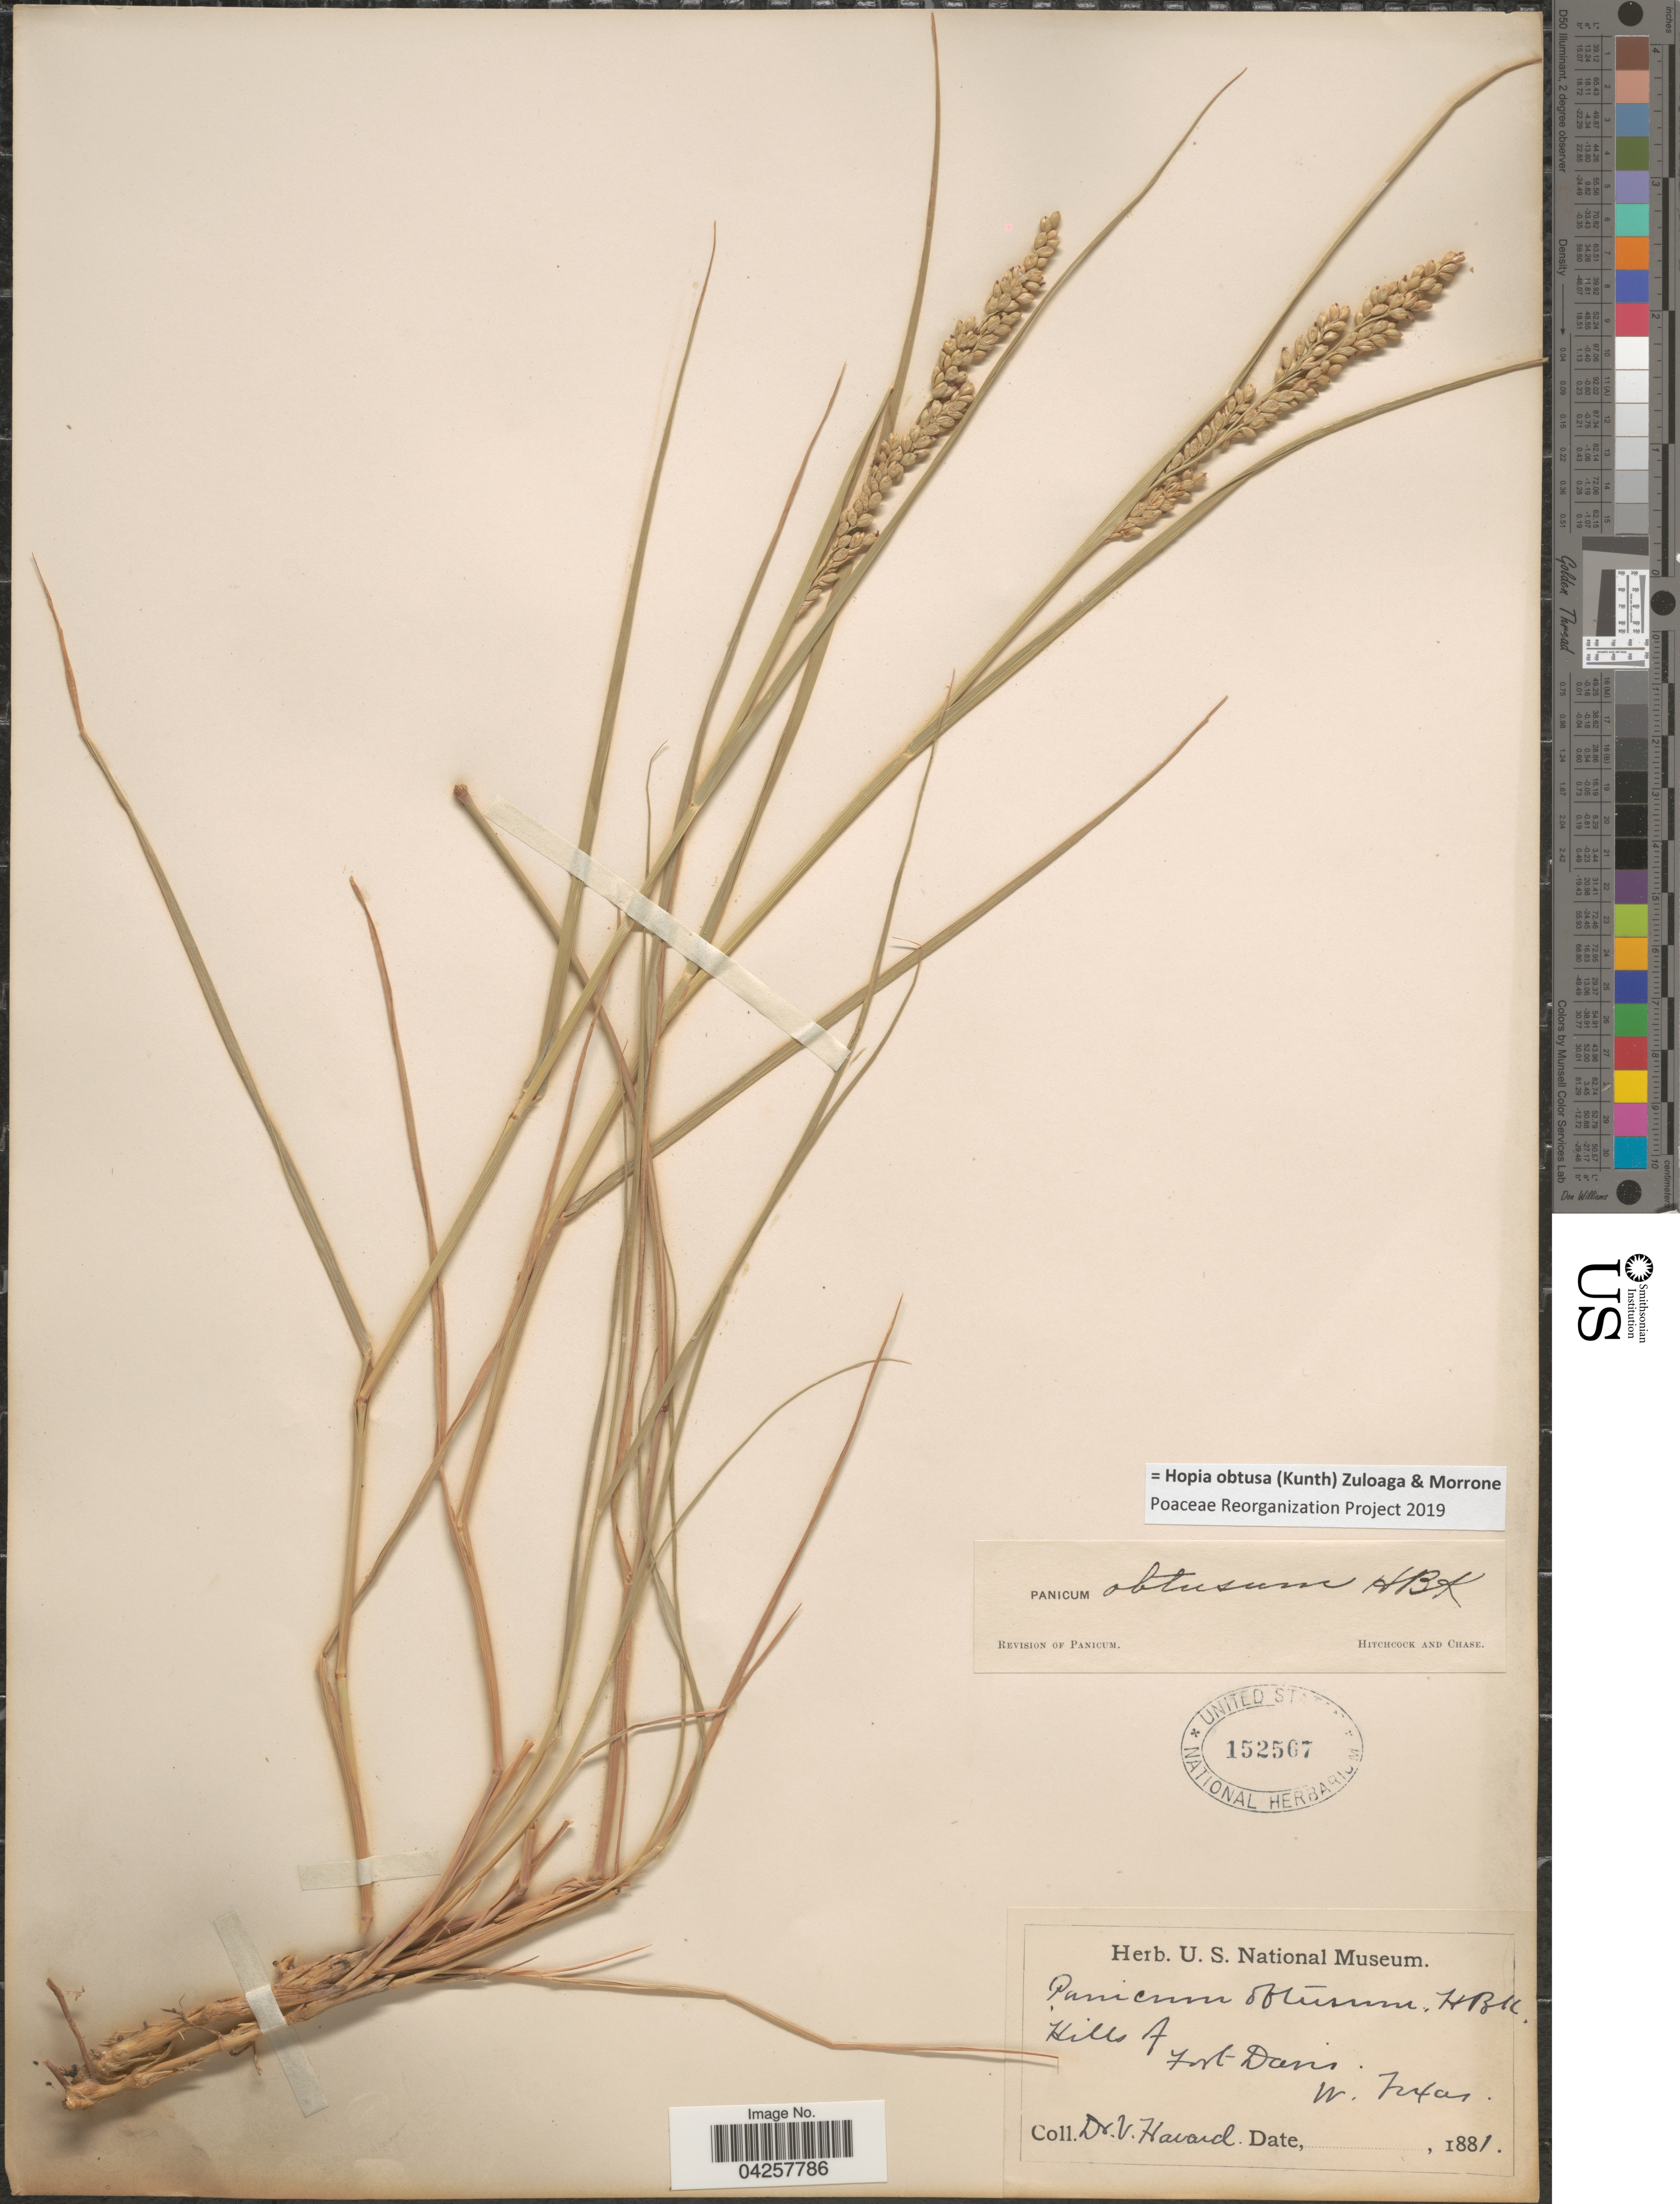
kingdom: Plantae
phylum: Tracheophyta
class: Liliopsida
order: Poales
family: Poaceae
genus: Hopia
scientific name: Hopia obtusa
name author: (Kunth) Zuloaga & Morrone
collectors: V. Havard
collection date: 1881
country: United States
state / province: Texas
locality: Hills of Fort Davis, W. Texas.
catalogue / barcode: US 152567